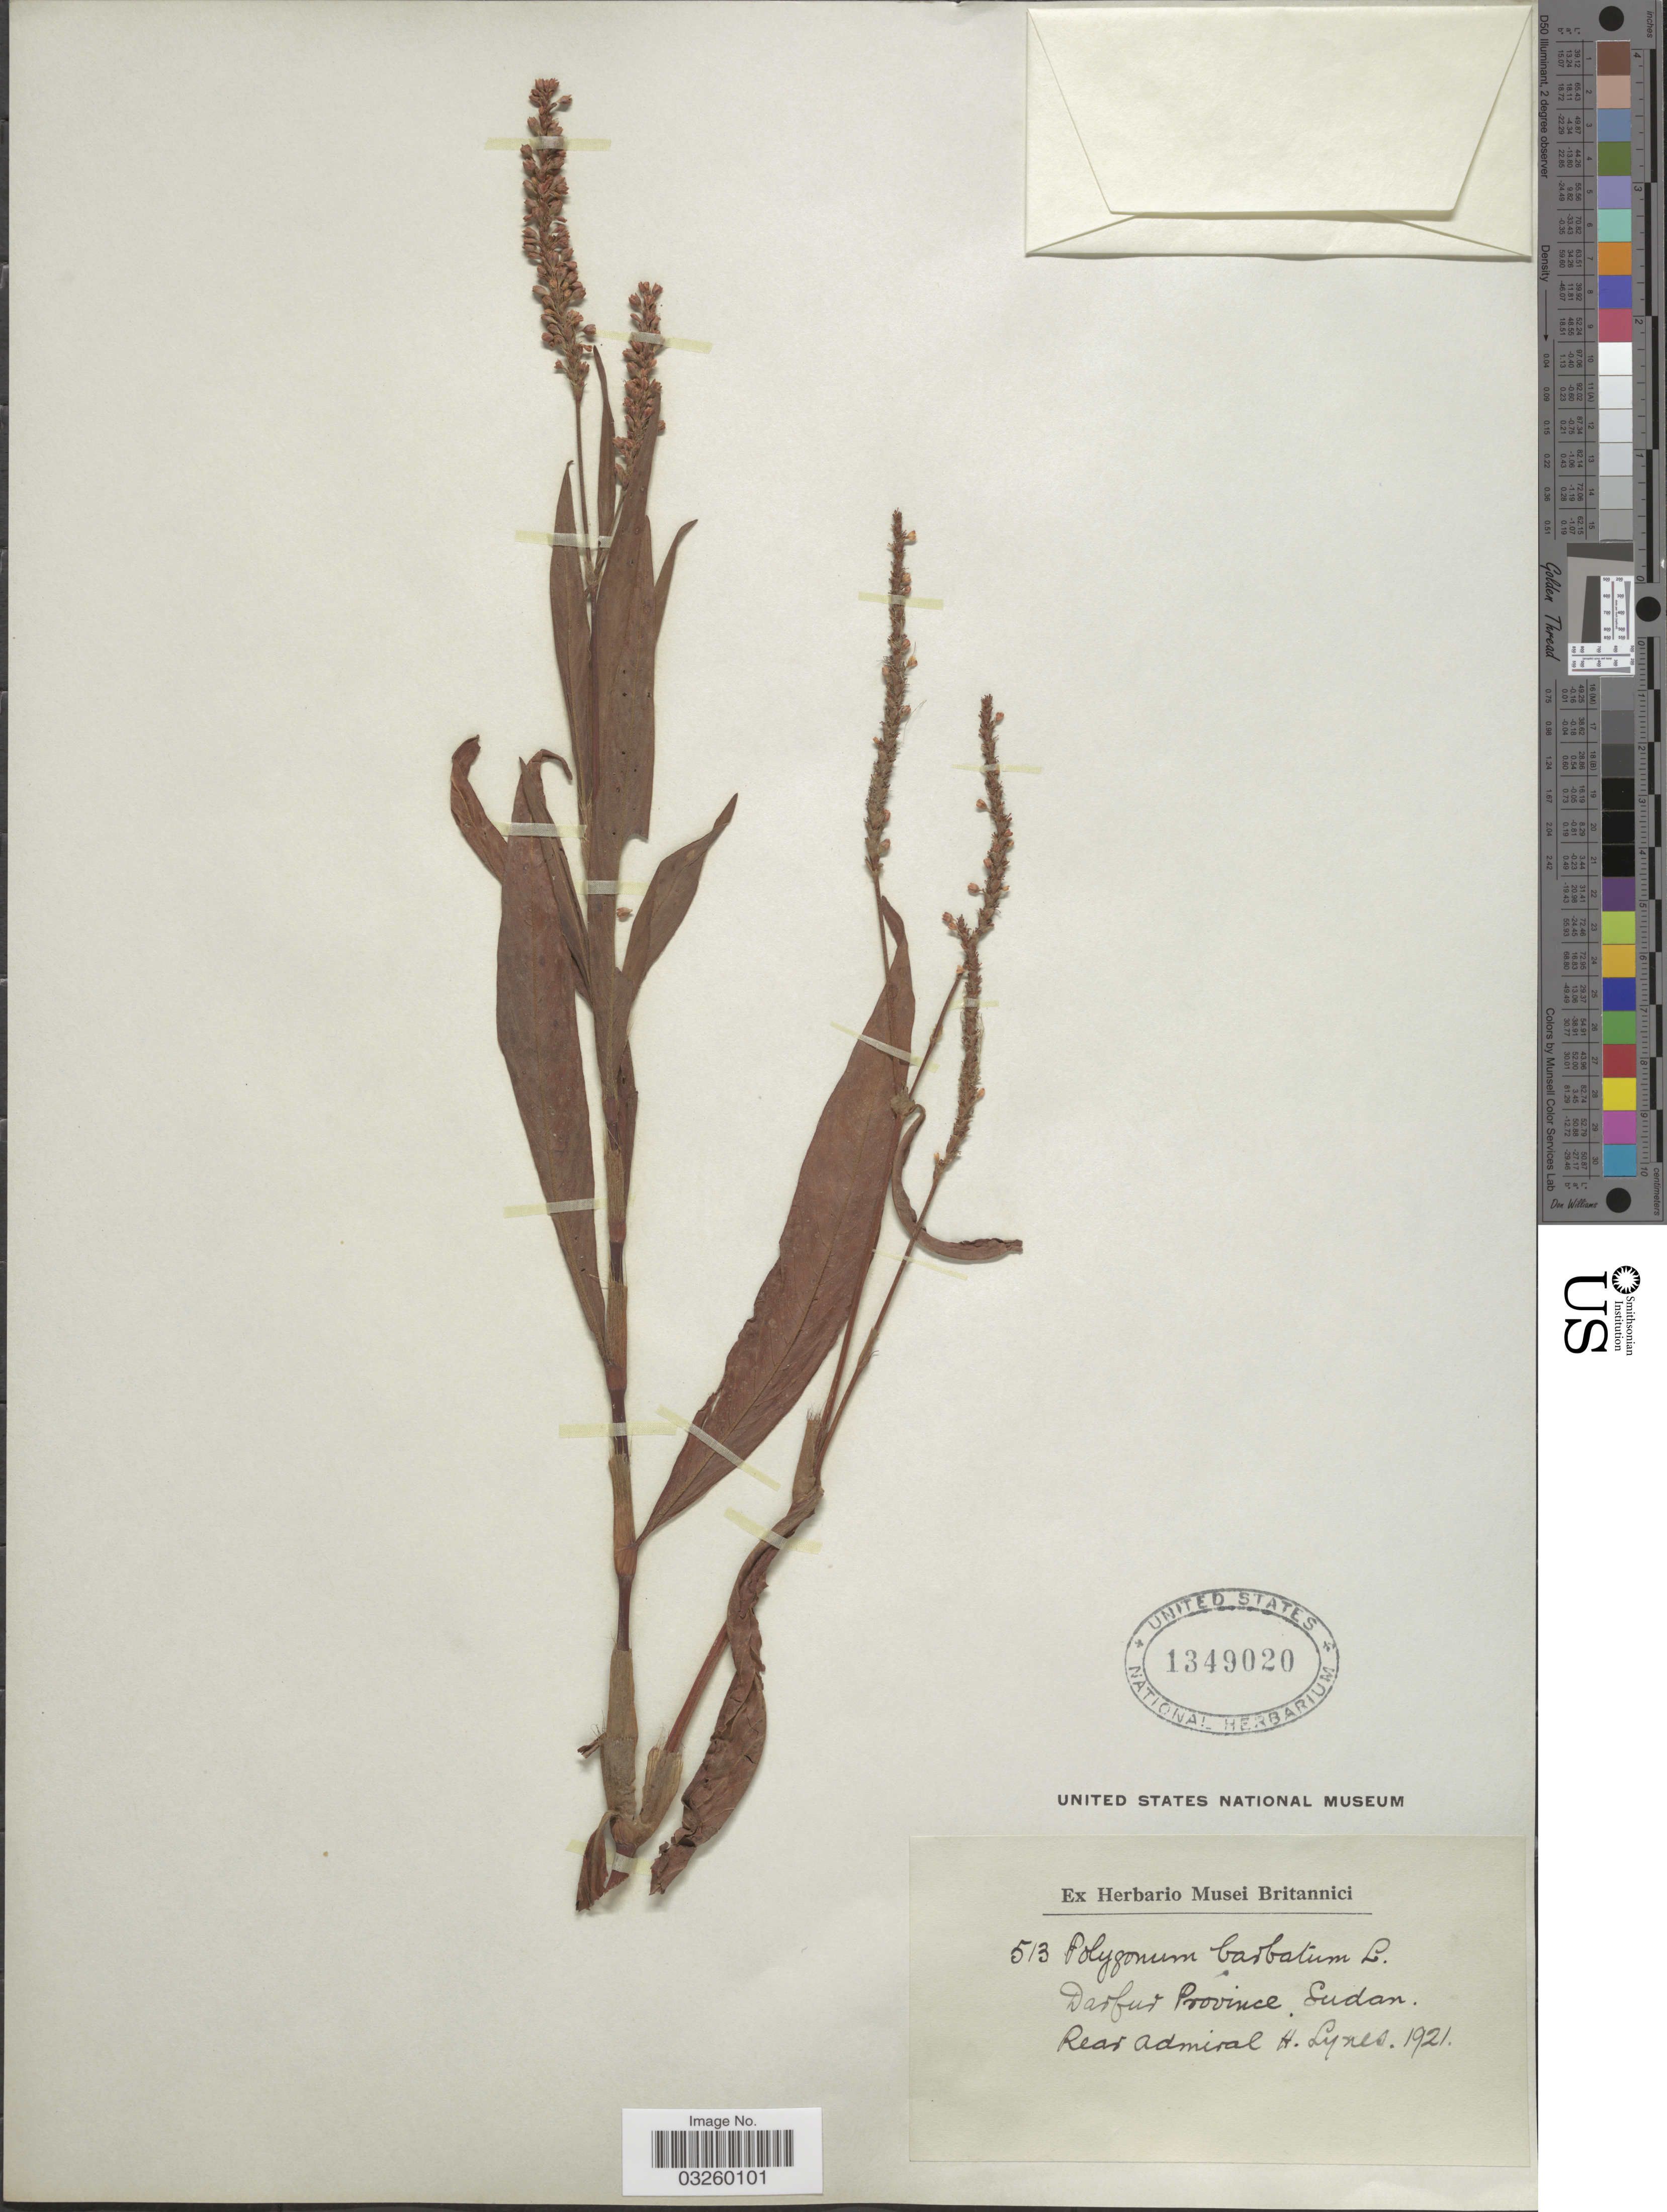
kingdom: Plantae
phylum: Tracheophyta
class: Magnoliopsida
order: Caryophyllales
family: Polygonaceae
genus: Polygonum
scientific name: Polygonum barbatum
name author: L.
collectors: H. Lynes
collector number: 513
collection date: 1921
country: Sudan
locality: Darfur Province. Rear Admiral.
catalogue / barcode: US 1349020